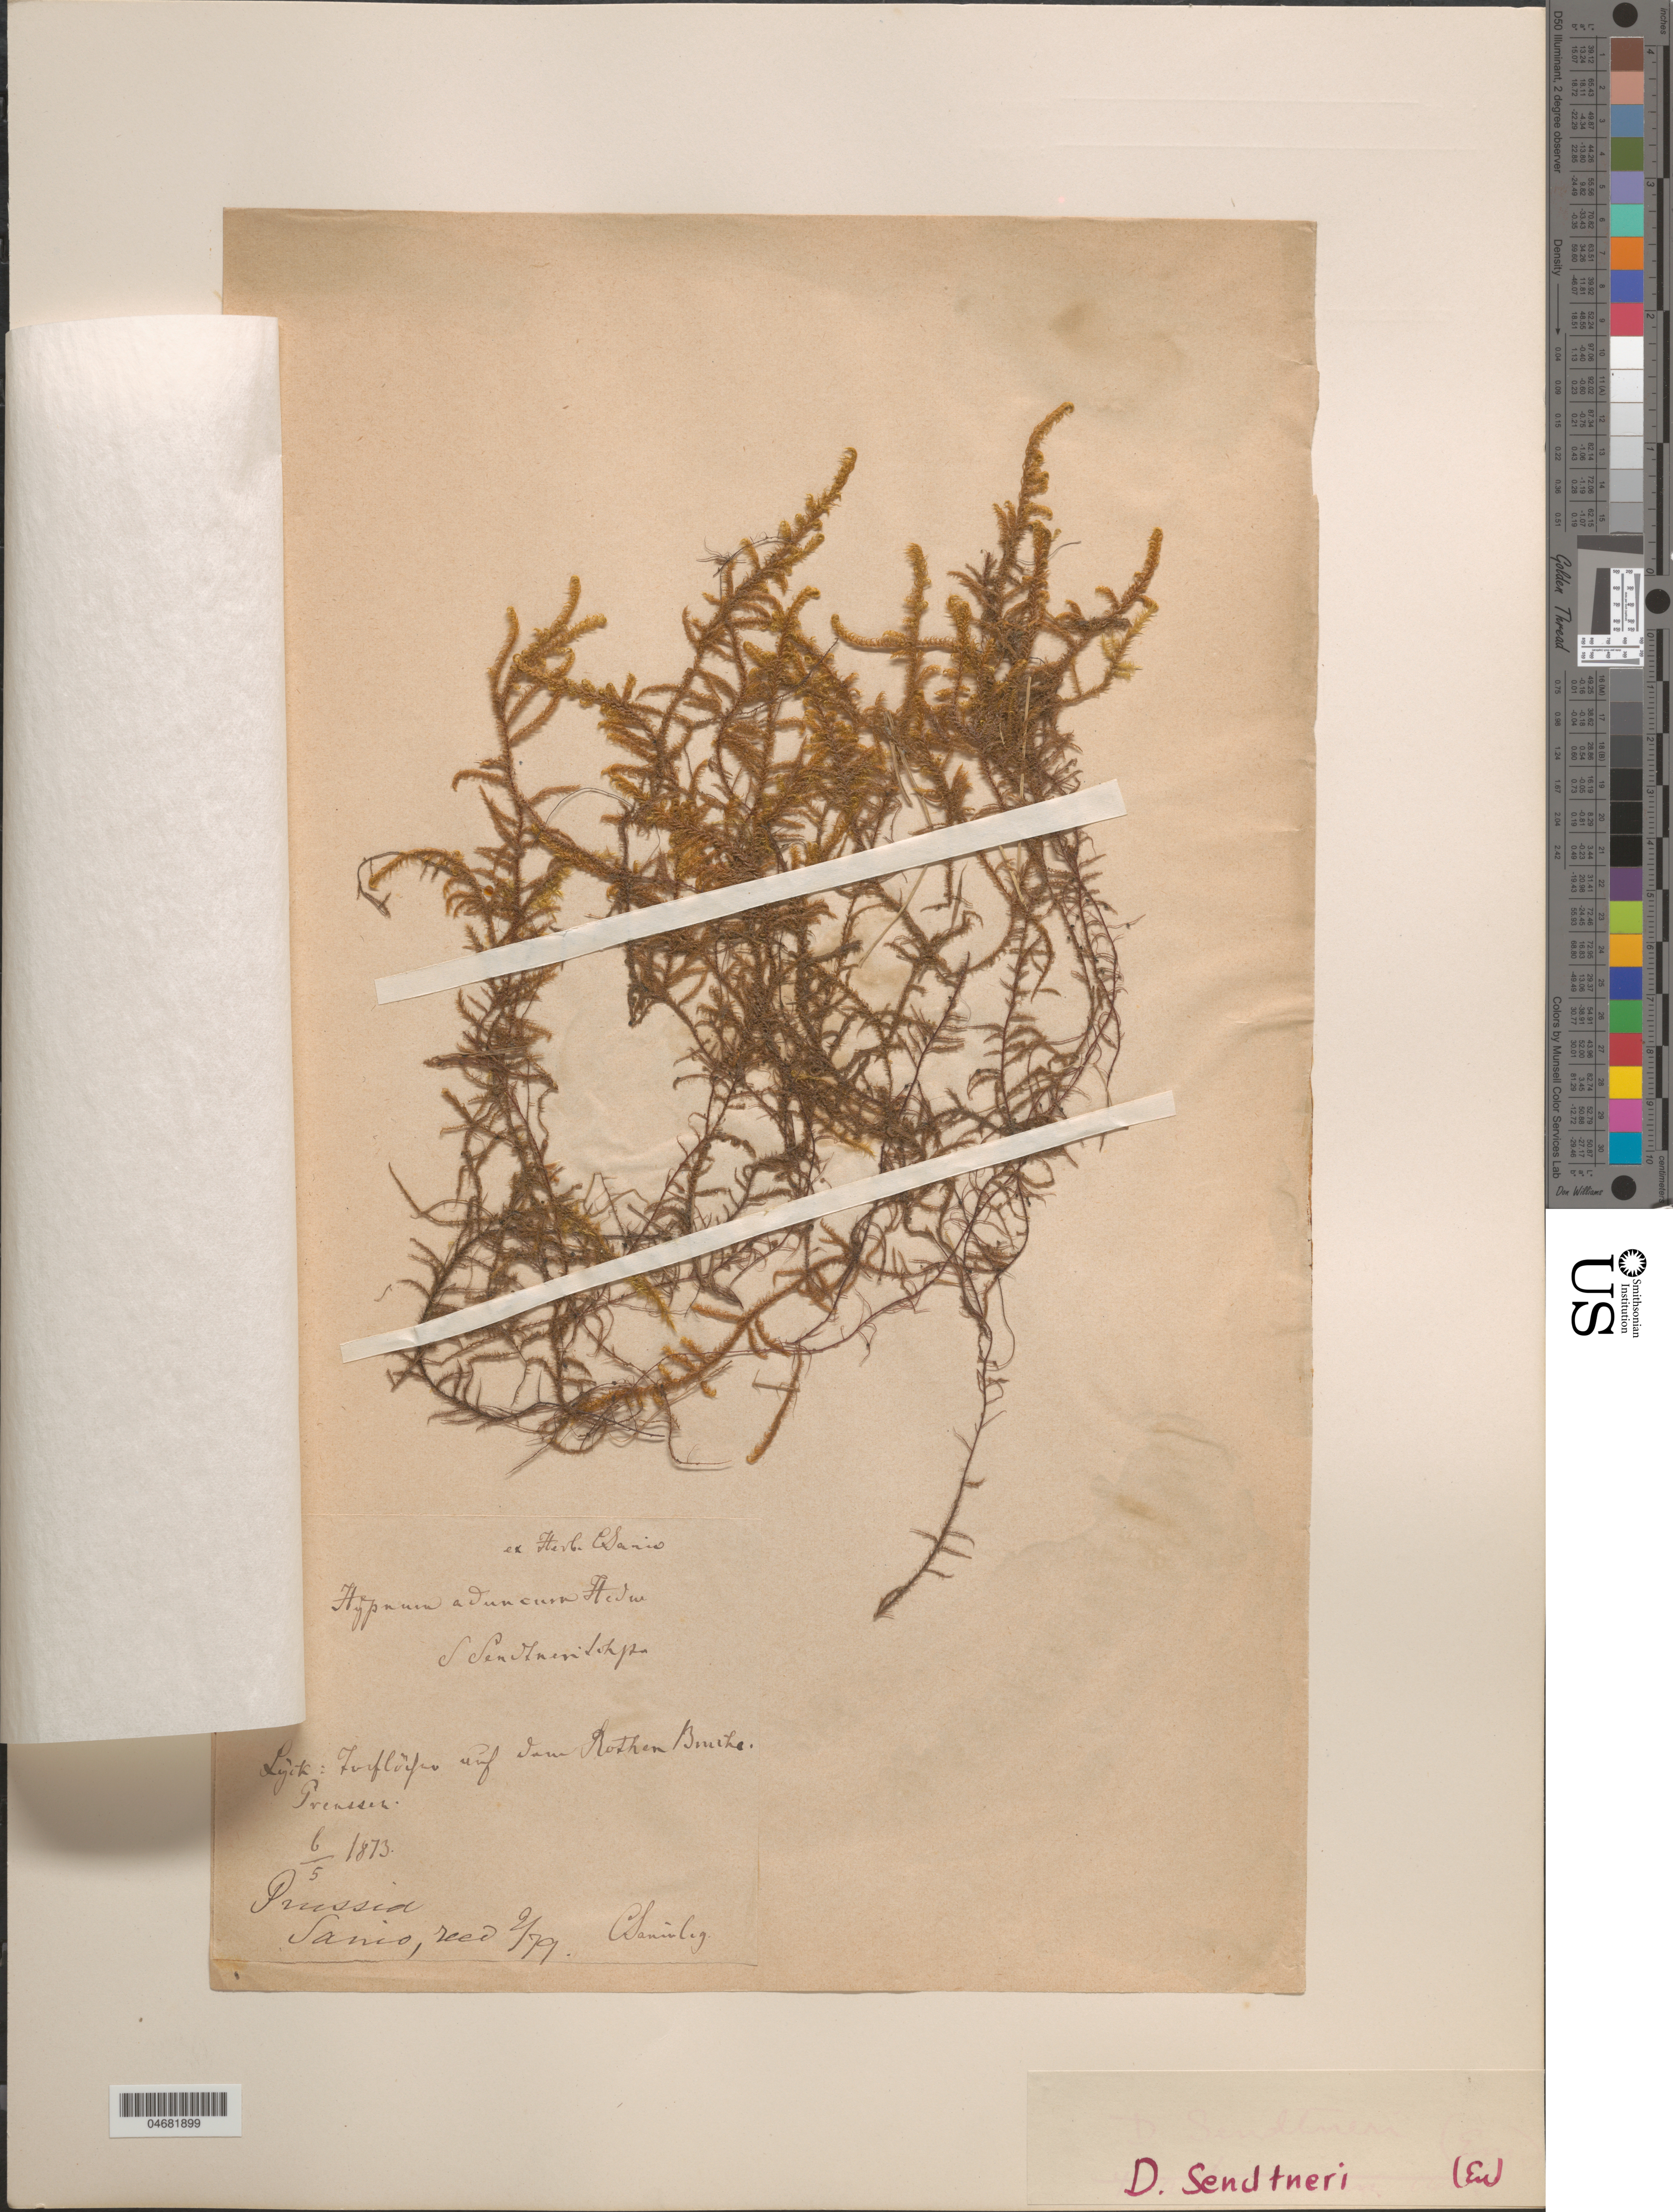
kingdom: Plantae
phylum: Bryophyta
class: Bryopsida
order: Hypnales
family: Hypnaceae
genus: Hypnum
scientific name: Hypnum aduncum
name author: Hedw.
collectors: C. Sanio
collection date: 1873-05-06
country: Poland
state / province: Warminsko-Mazurskie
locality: Lyck. Preussen. Prussia.